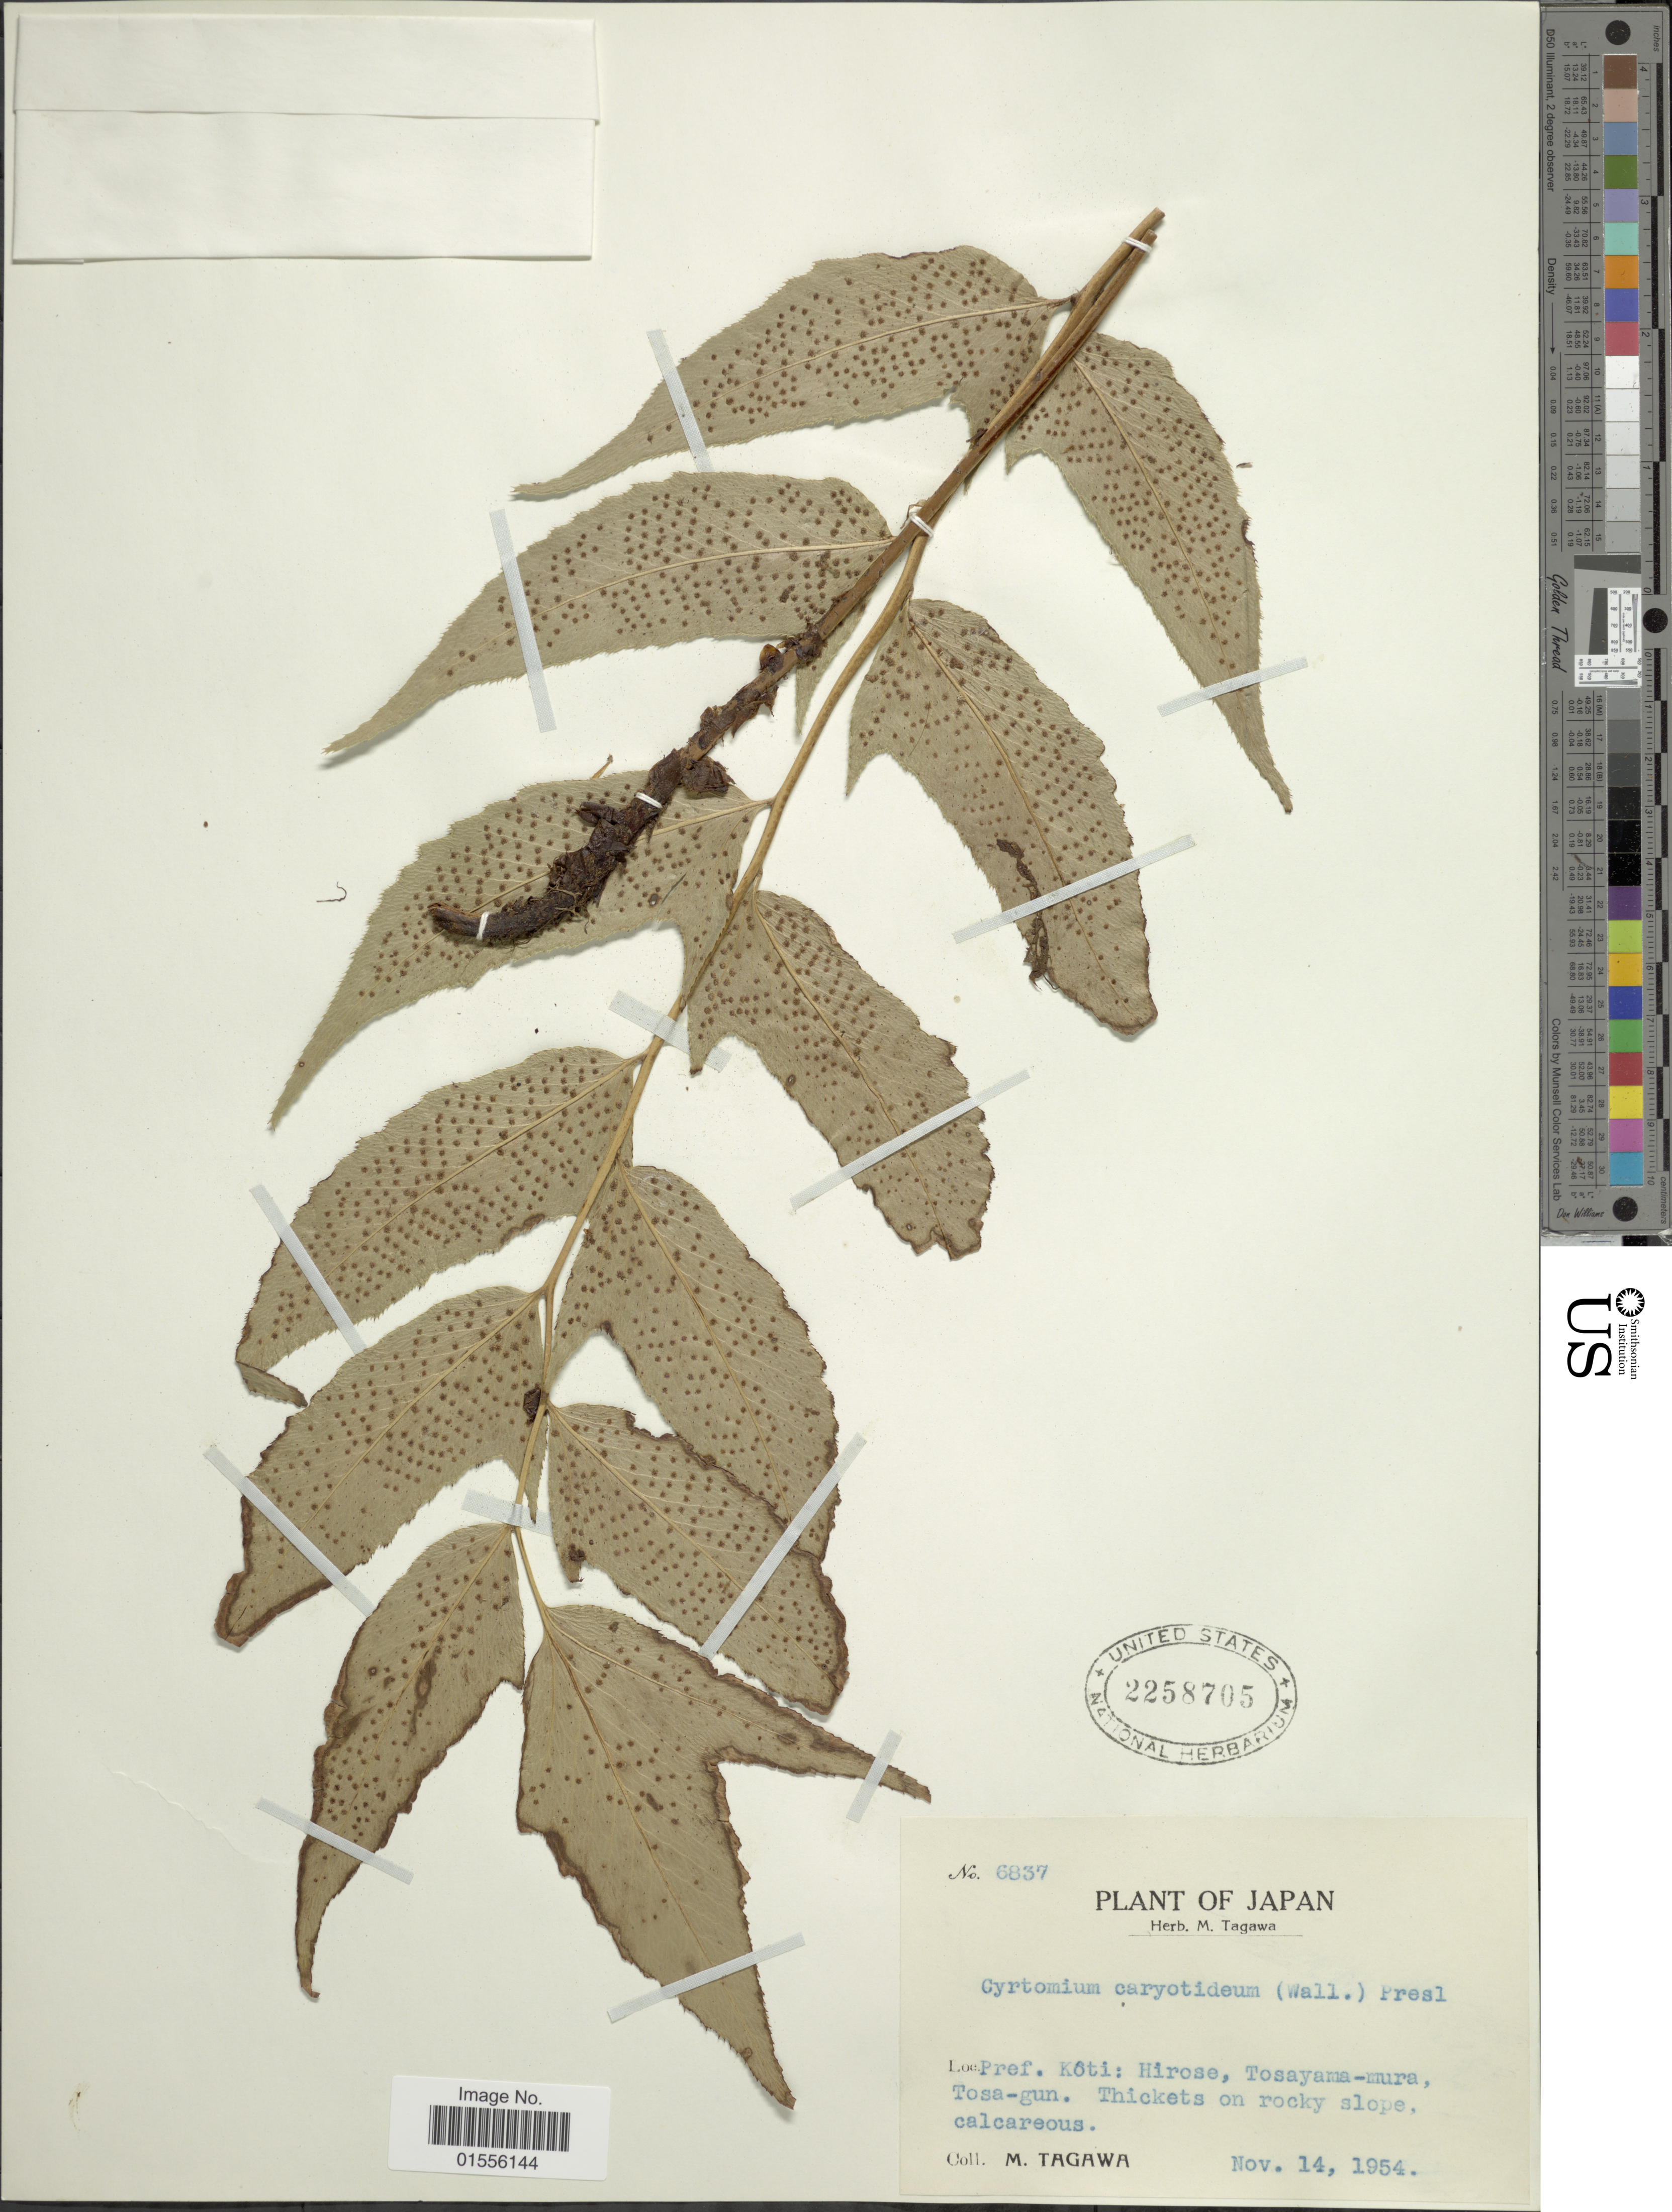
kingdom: Plantae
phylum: Tracheophyta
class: Polypodiopsida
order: Polypodiales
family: Dryopteridaceae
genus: Cyrtomium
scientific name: Cyrtomium caryotideum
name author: (Wall. ex Hook. & Grev.) C. Presl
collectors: M. Tagawa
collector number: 6837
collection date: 1954-11-14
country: Japan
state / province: Koti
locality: Pref. Kôti: Hirose, Tosayama-mura, Tosa-gun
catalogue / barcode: US 2258705